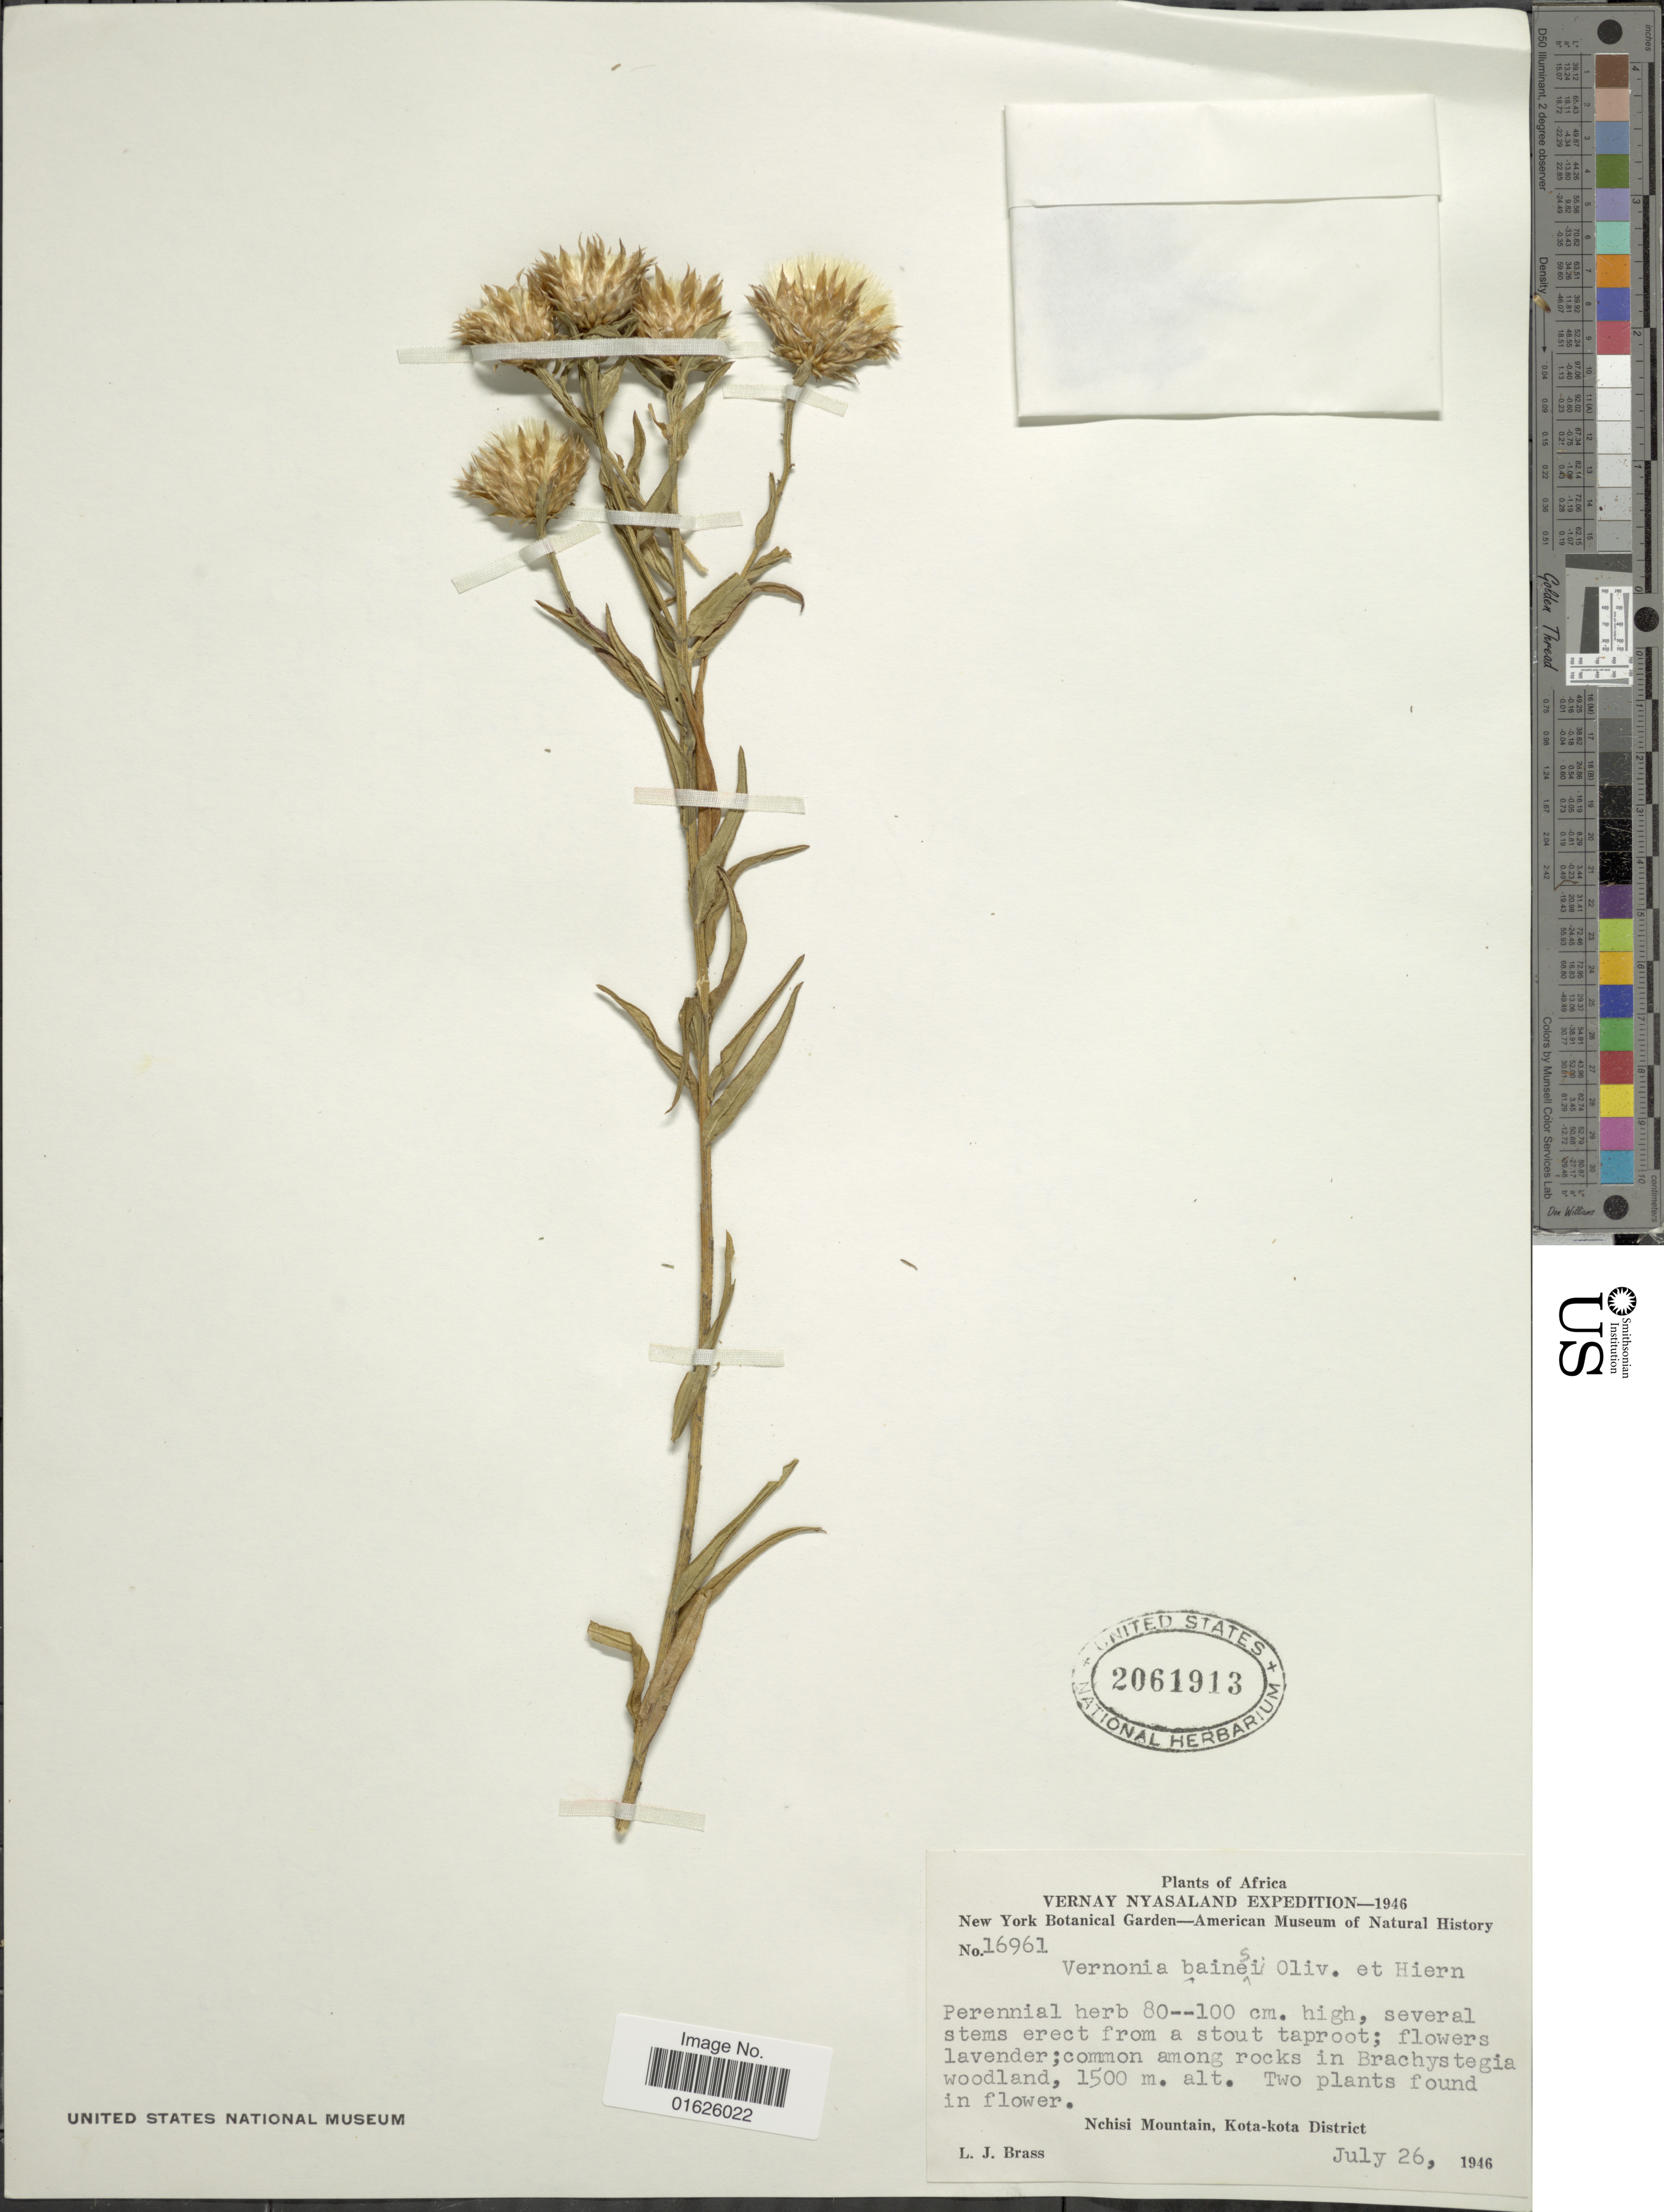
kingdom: Plantae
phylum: Tracheophyta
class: Magnoliopsida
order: Asterales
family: Asteraceae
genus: Polydora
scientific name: Polydora bainesii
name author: (Oliv. & Hiern) H. Rob.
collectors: L. J. Brass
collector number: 16961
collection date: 1946-07-26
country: Malawi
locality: Vernay Nyasaland, Nchisi Mountain, Kota - kota District.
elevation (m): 1500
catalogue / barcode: US 2061913